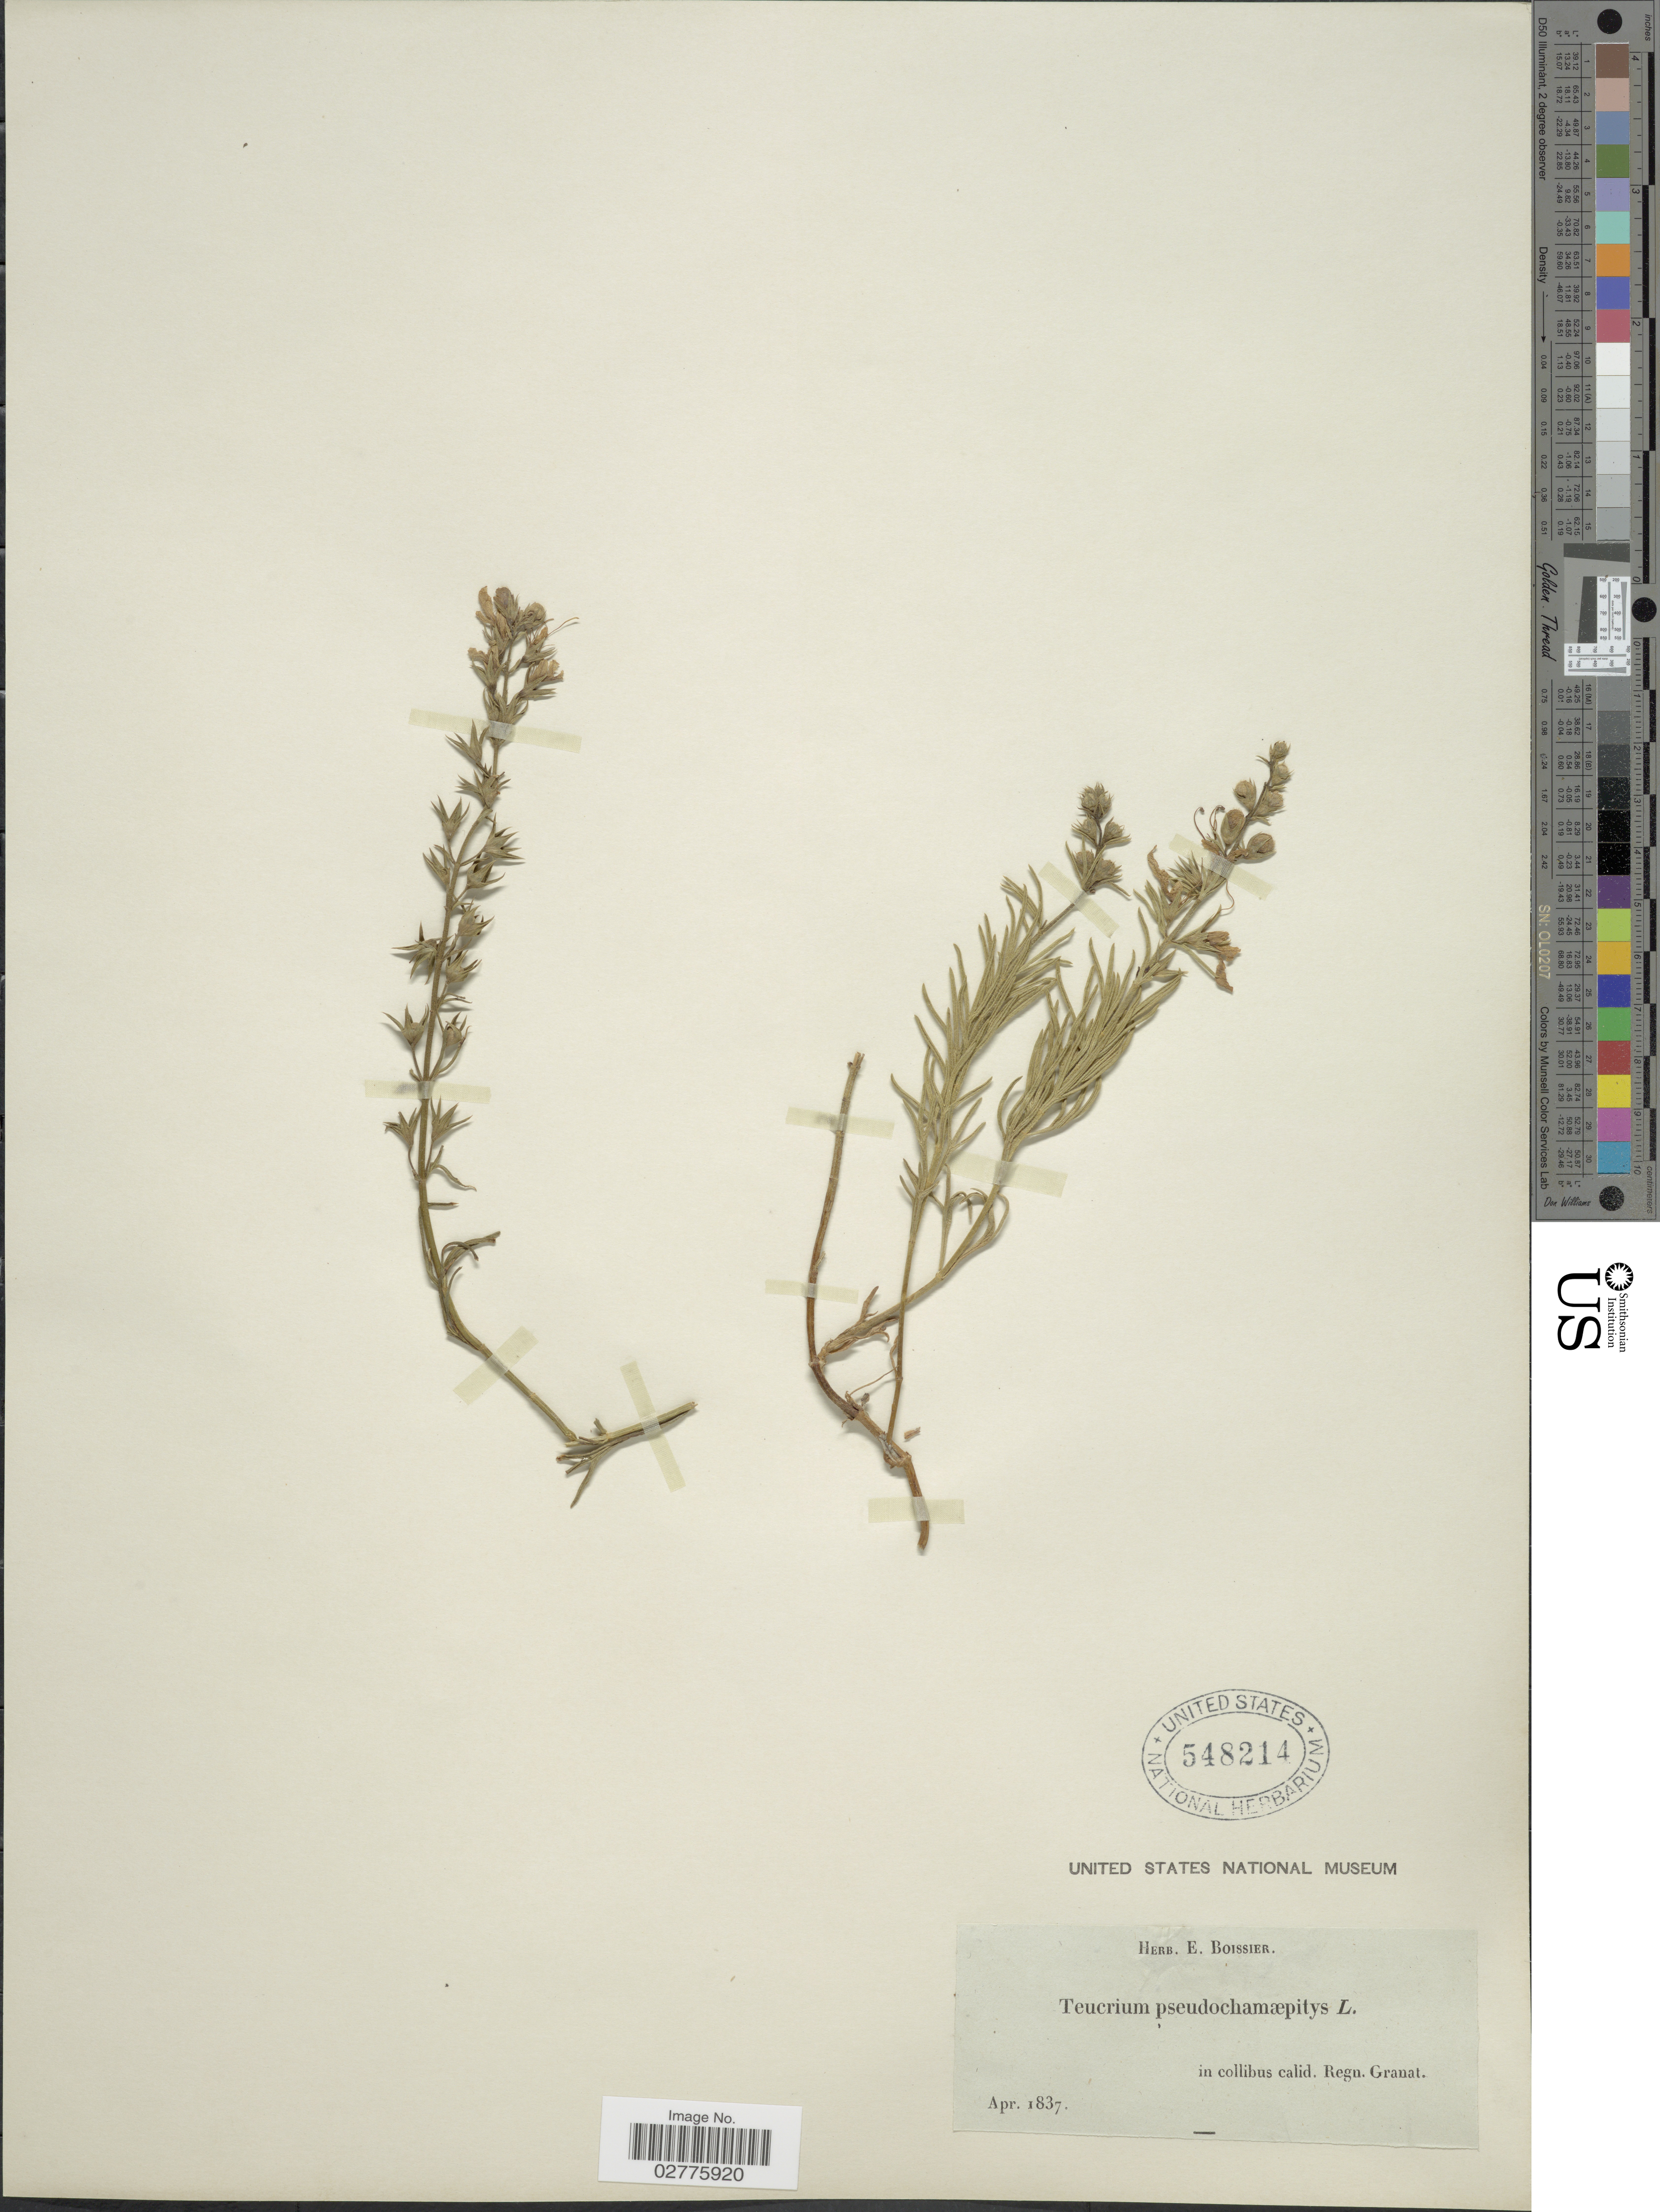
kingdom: Plantae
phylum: Tracheophyta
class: Magnoliopsida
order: Lamiales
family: Lamiaceae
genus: Teucrium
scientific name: Teucrium pseudochamaepitys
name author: L.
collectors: ex herb. E. Boissier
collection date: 1837-04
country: Spain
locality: In collibus calid. Regn. Granat.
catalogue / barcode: US 548214